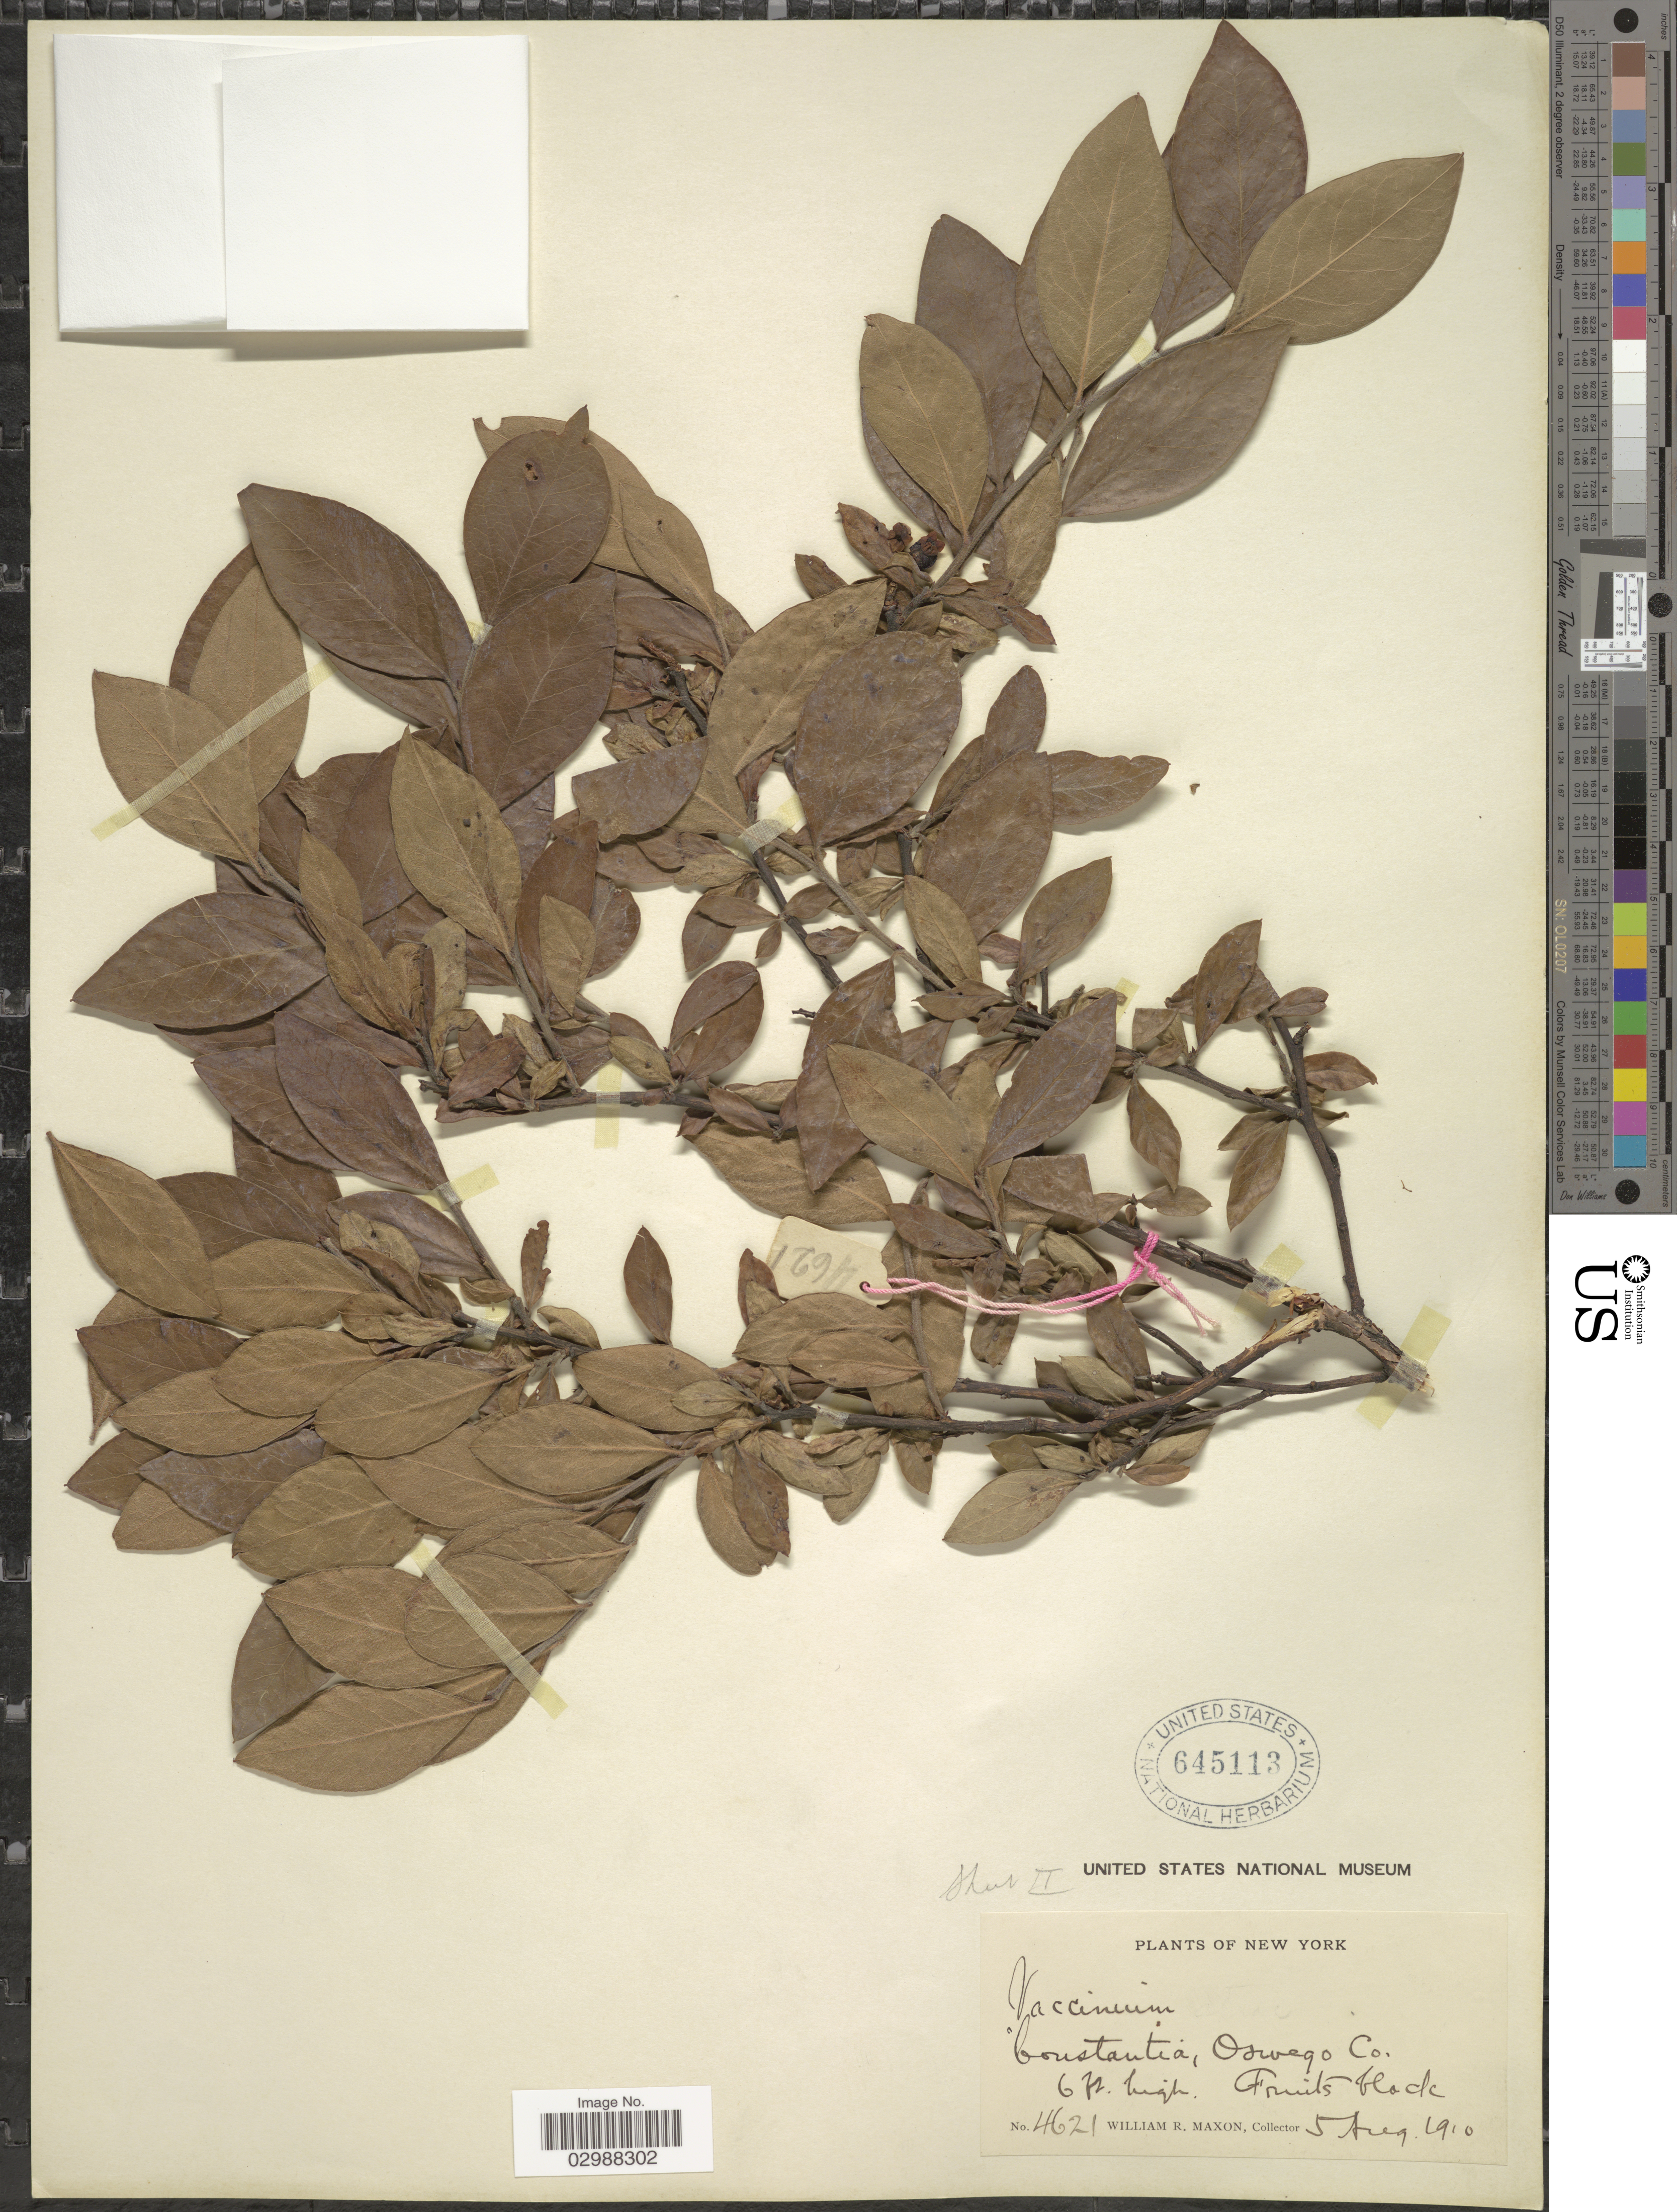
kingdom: Plantae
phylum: Tracheophyta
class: Magnoliopsida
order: Ericales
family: Ericaceae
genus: Vaccinium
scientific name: Vaccinium fuscatum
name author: Aiton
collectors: W. R. Maxon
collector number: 4621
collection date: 1910-08-05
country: United States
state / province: New York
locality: Constantia, Oswego Co.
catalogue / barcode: US 645113